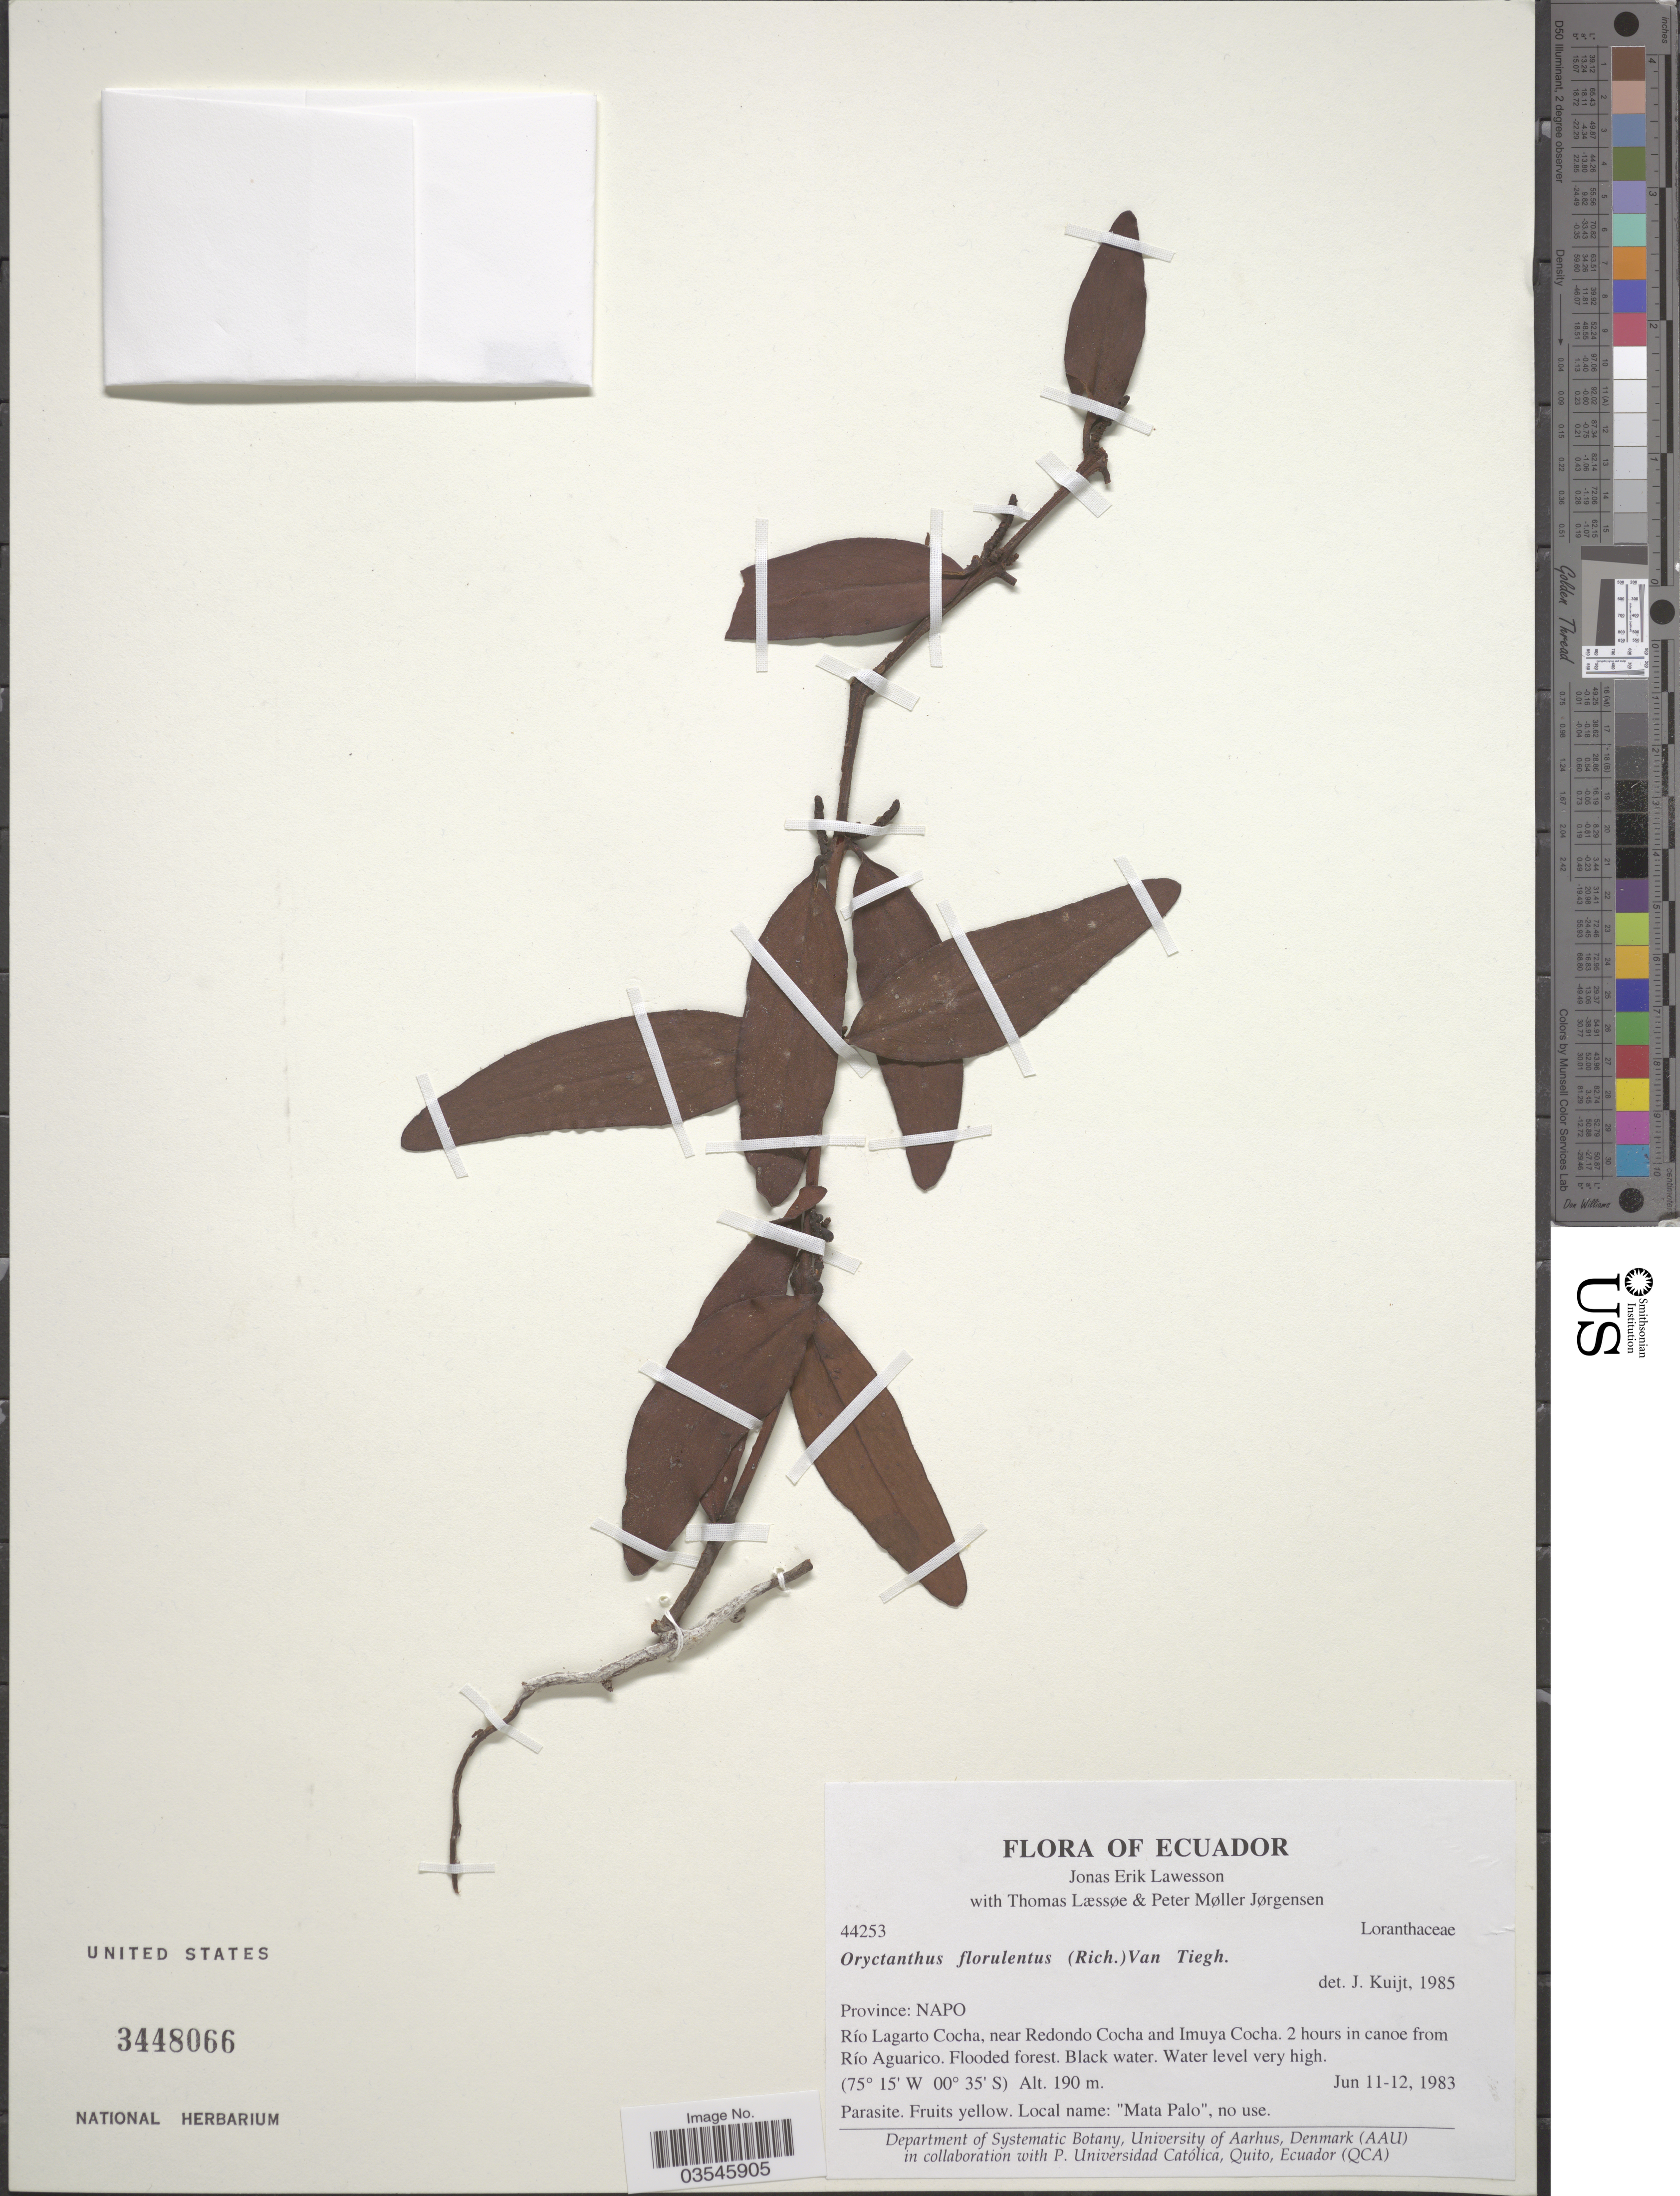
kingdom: Plantae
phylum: Tracheophyta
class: Magnoliopsida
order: Santalales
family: Loranthaceae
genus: Oryctanthus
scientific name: Oryctanthus florulentus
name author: (Rich.) Tiegh.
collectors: J. Lawesson, T. Laessøe & P. M. Jørgensen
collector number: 44253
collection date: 1983-06-11/1983-06-12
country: Ecuador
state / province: Napo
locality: Río Lagarto Cocha, near Redondo Cocha and Imuya Cocha. 2 hours in canoe from Río Aguarico.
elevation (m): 190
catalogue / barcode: US 3448066